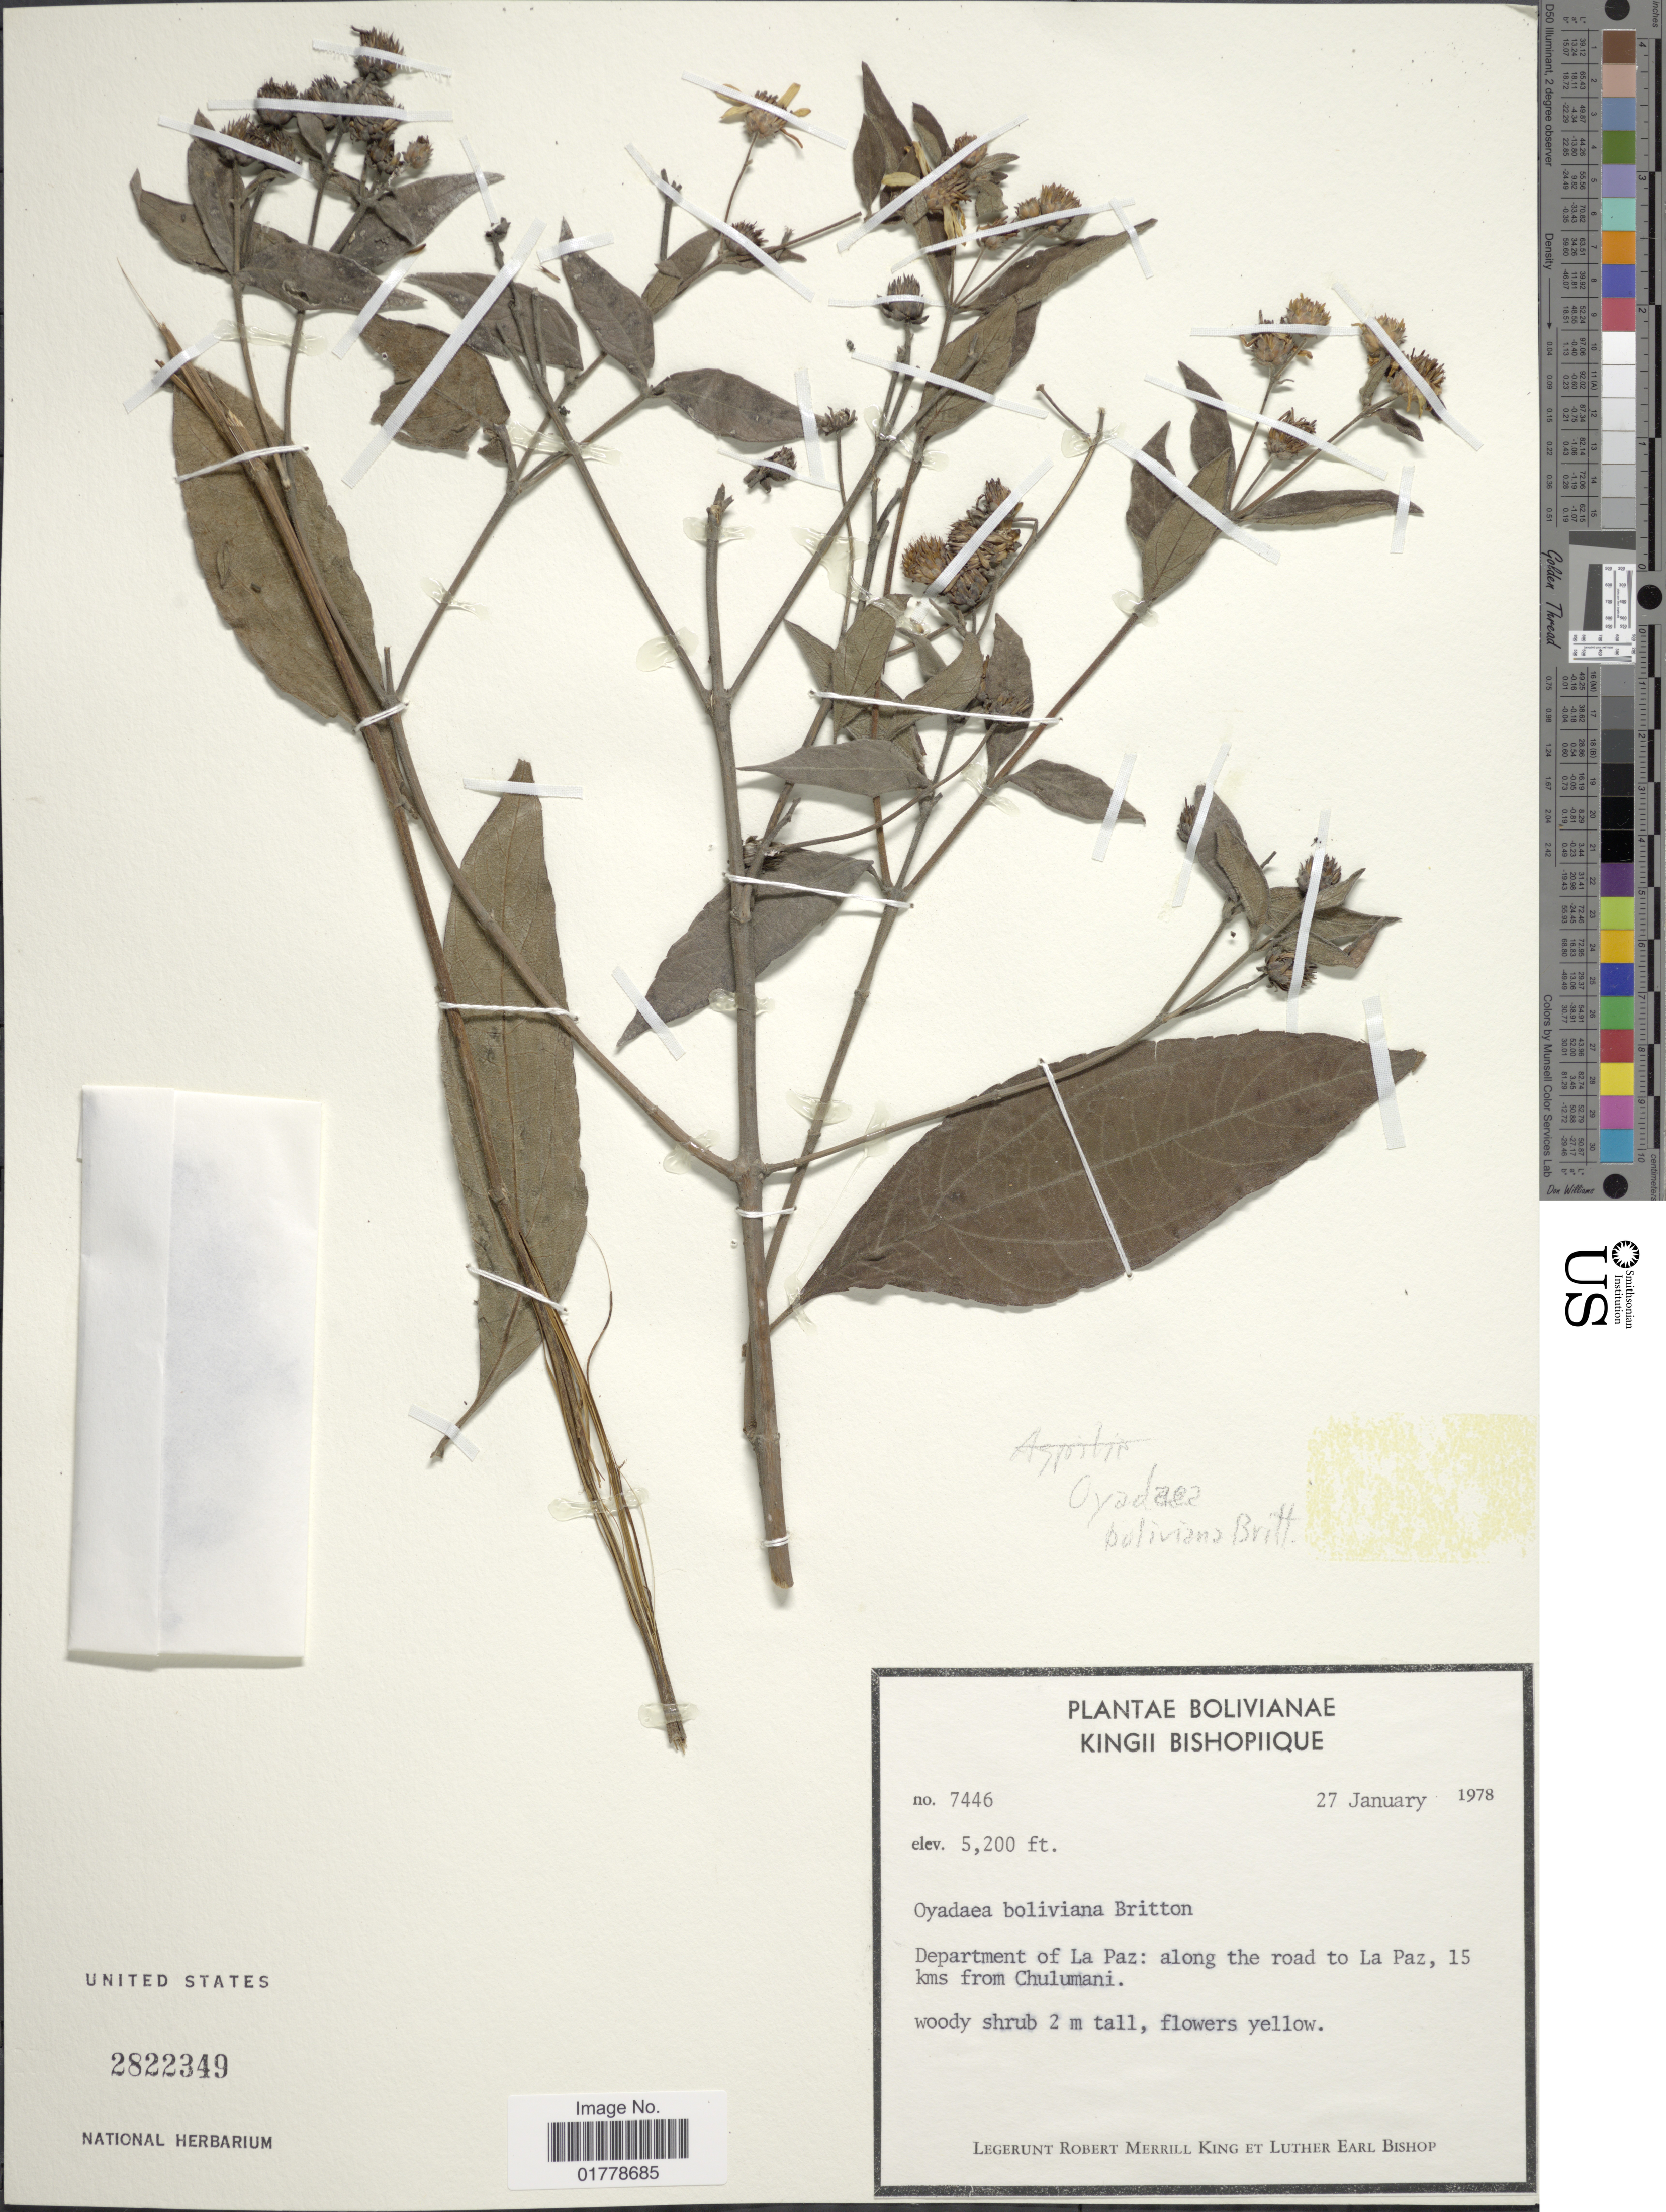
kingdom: Plantae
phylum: Tracheophyta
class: Magnoliopsida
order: Asterales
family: Asteraceae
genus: Oyedaea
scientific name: Oyedaea boliviana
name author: Britton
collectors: R. M. King & L. E. Bishop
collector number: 7446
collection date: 1978-01-27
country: Bolivia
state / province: La Paz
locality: Department of La Paz: along the road to La Paz, 15 kms from Chulumani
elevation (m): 1585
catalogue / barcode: US 2822349